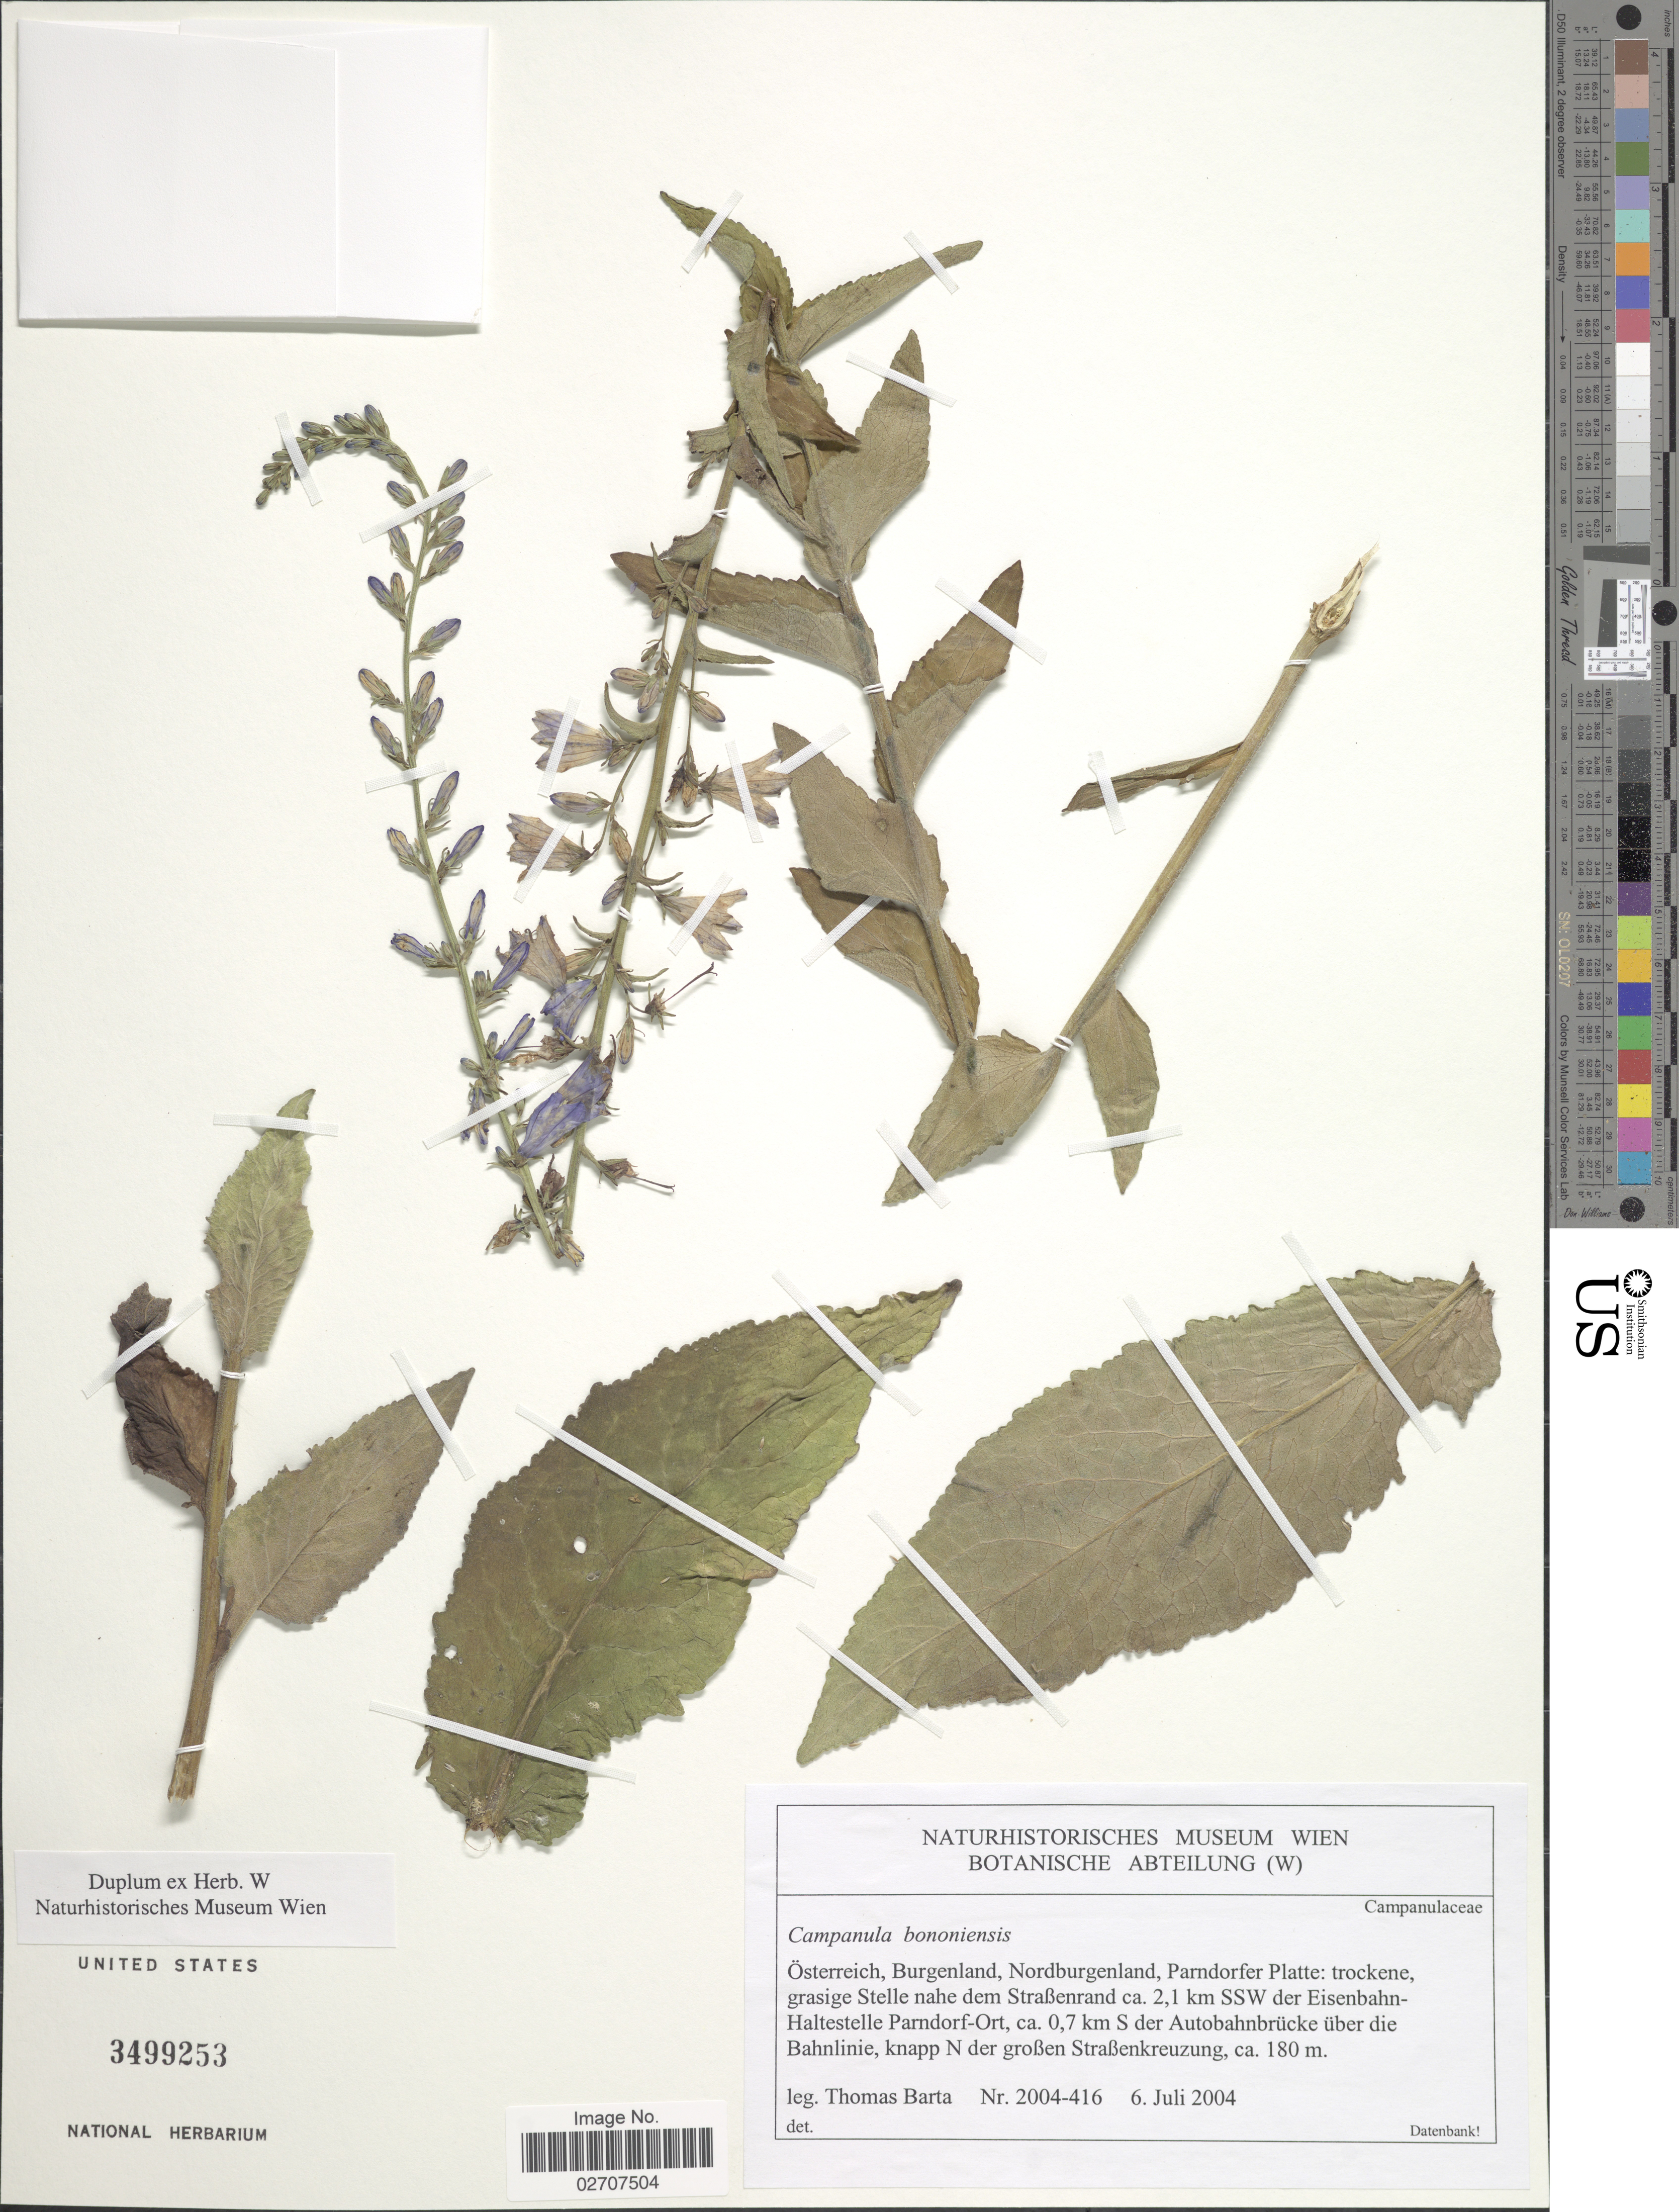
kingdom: Plantae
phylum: Tracheophyta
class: Magnoliopsida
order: Asterales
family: Campanulaceae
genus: Campanula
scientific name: Campanula bononiensis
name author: L.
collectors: T. Barta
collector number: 2004-416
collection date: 2004-07-06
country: Austria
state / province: Burgenland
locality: Osterreich, Nordburgenland, Parndorfer Platte; trockene, grasige Stelle nahe dem Straßenrand ca. 2,1 km SSW der Eisenbahn-Haltestelle Parndorf-Ort, ca. 0,7 km S der Autobahnbrucke uber die Bahnlinie, knapp N der großben Straßenkreuzung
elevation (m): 180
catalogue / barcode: US 3499253